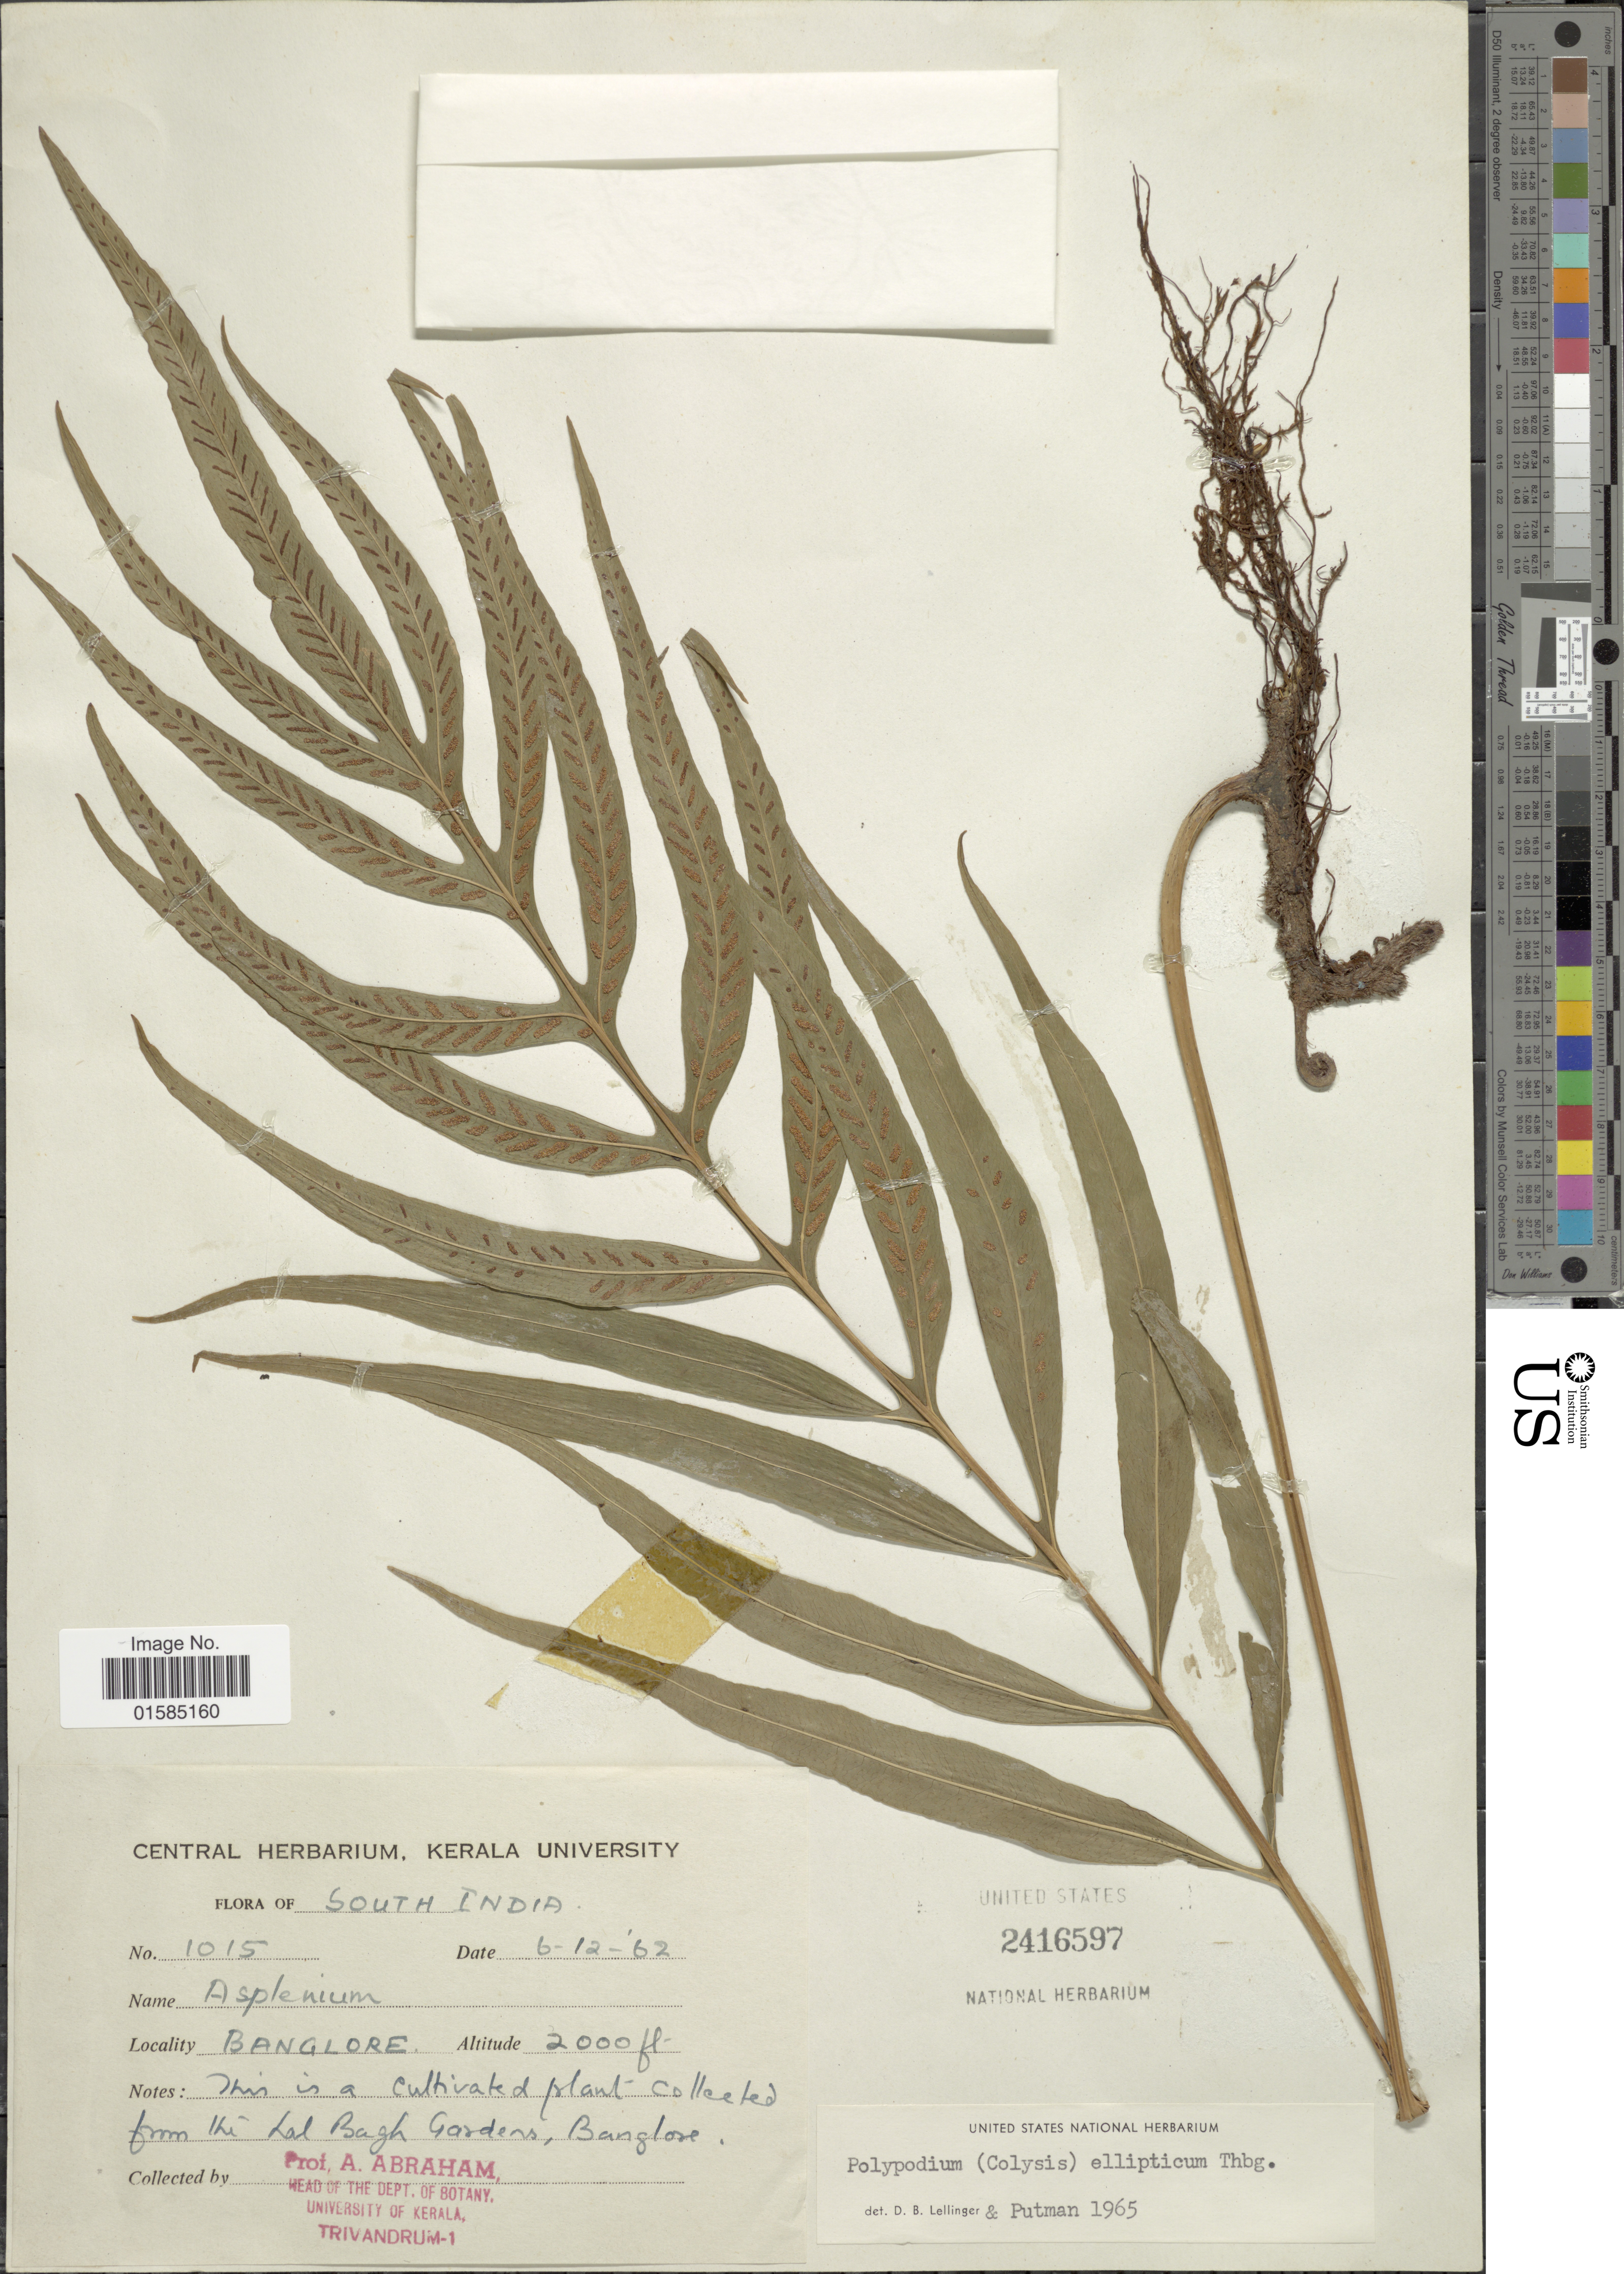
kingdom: Plantae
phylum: Tracheophyta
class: Polypodiopsida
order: Polypodiales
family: Polypodiaceae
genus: Leptochilus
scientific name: Leptochilus ellipticus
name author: (Thunb.) Noot.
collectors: A. Abraham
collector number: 1015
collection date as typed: Transcribed d/m/y: 6/12/62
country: India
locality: South India, Banglore, Lal Bagh Gardens, Banglore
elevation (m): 610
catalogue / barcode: US 2416597